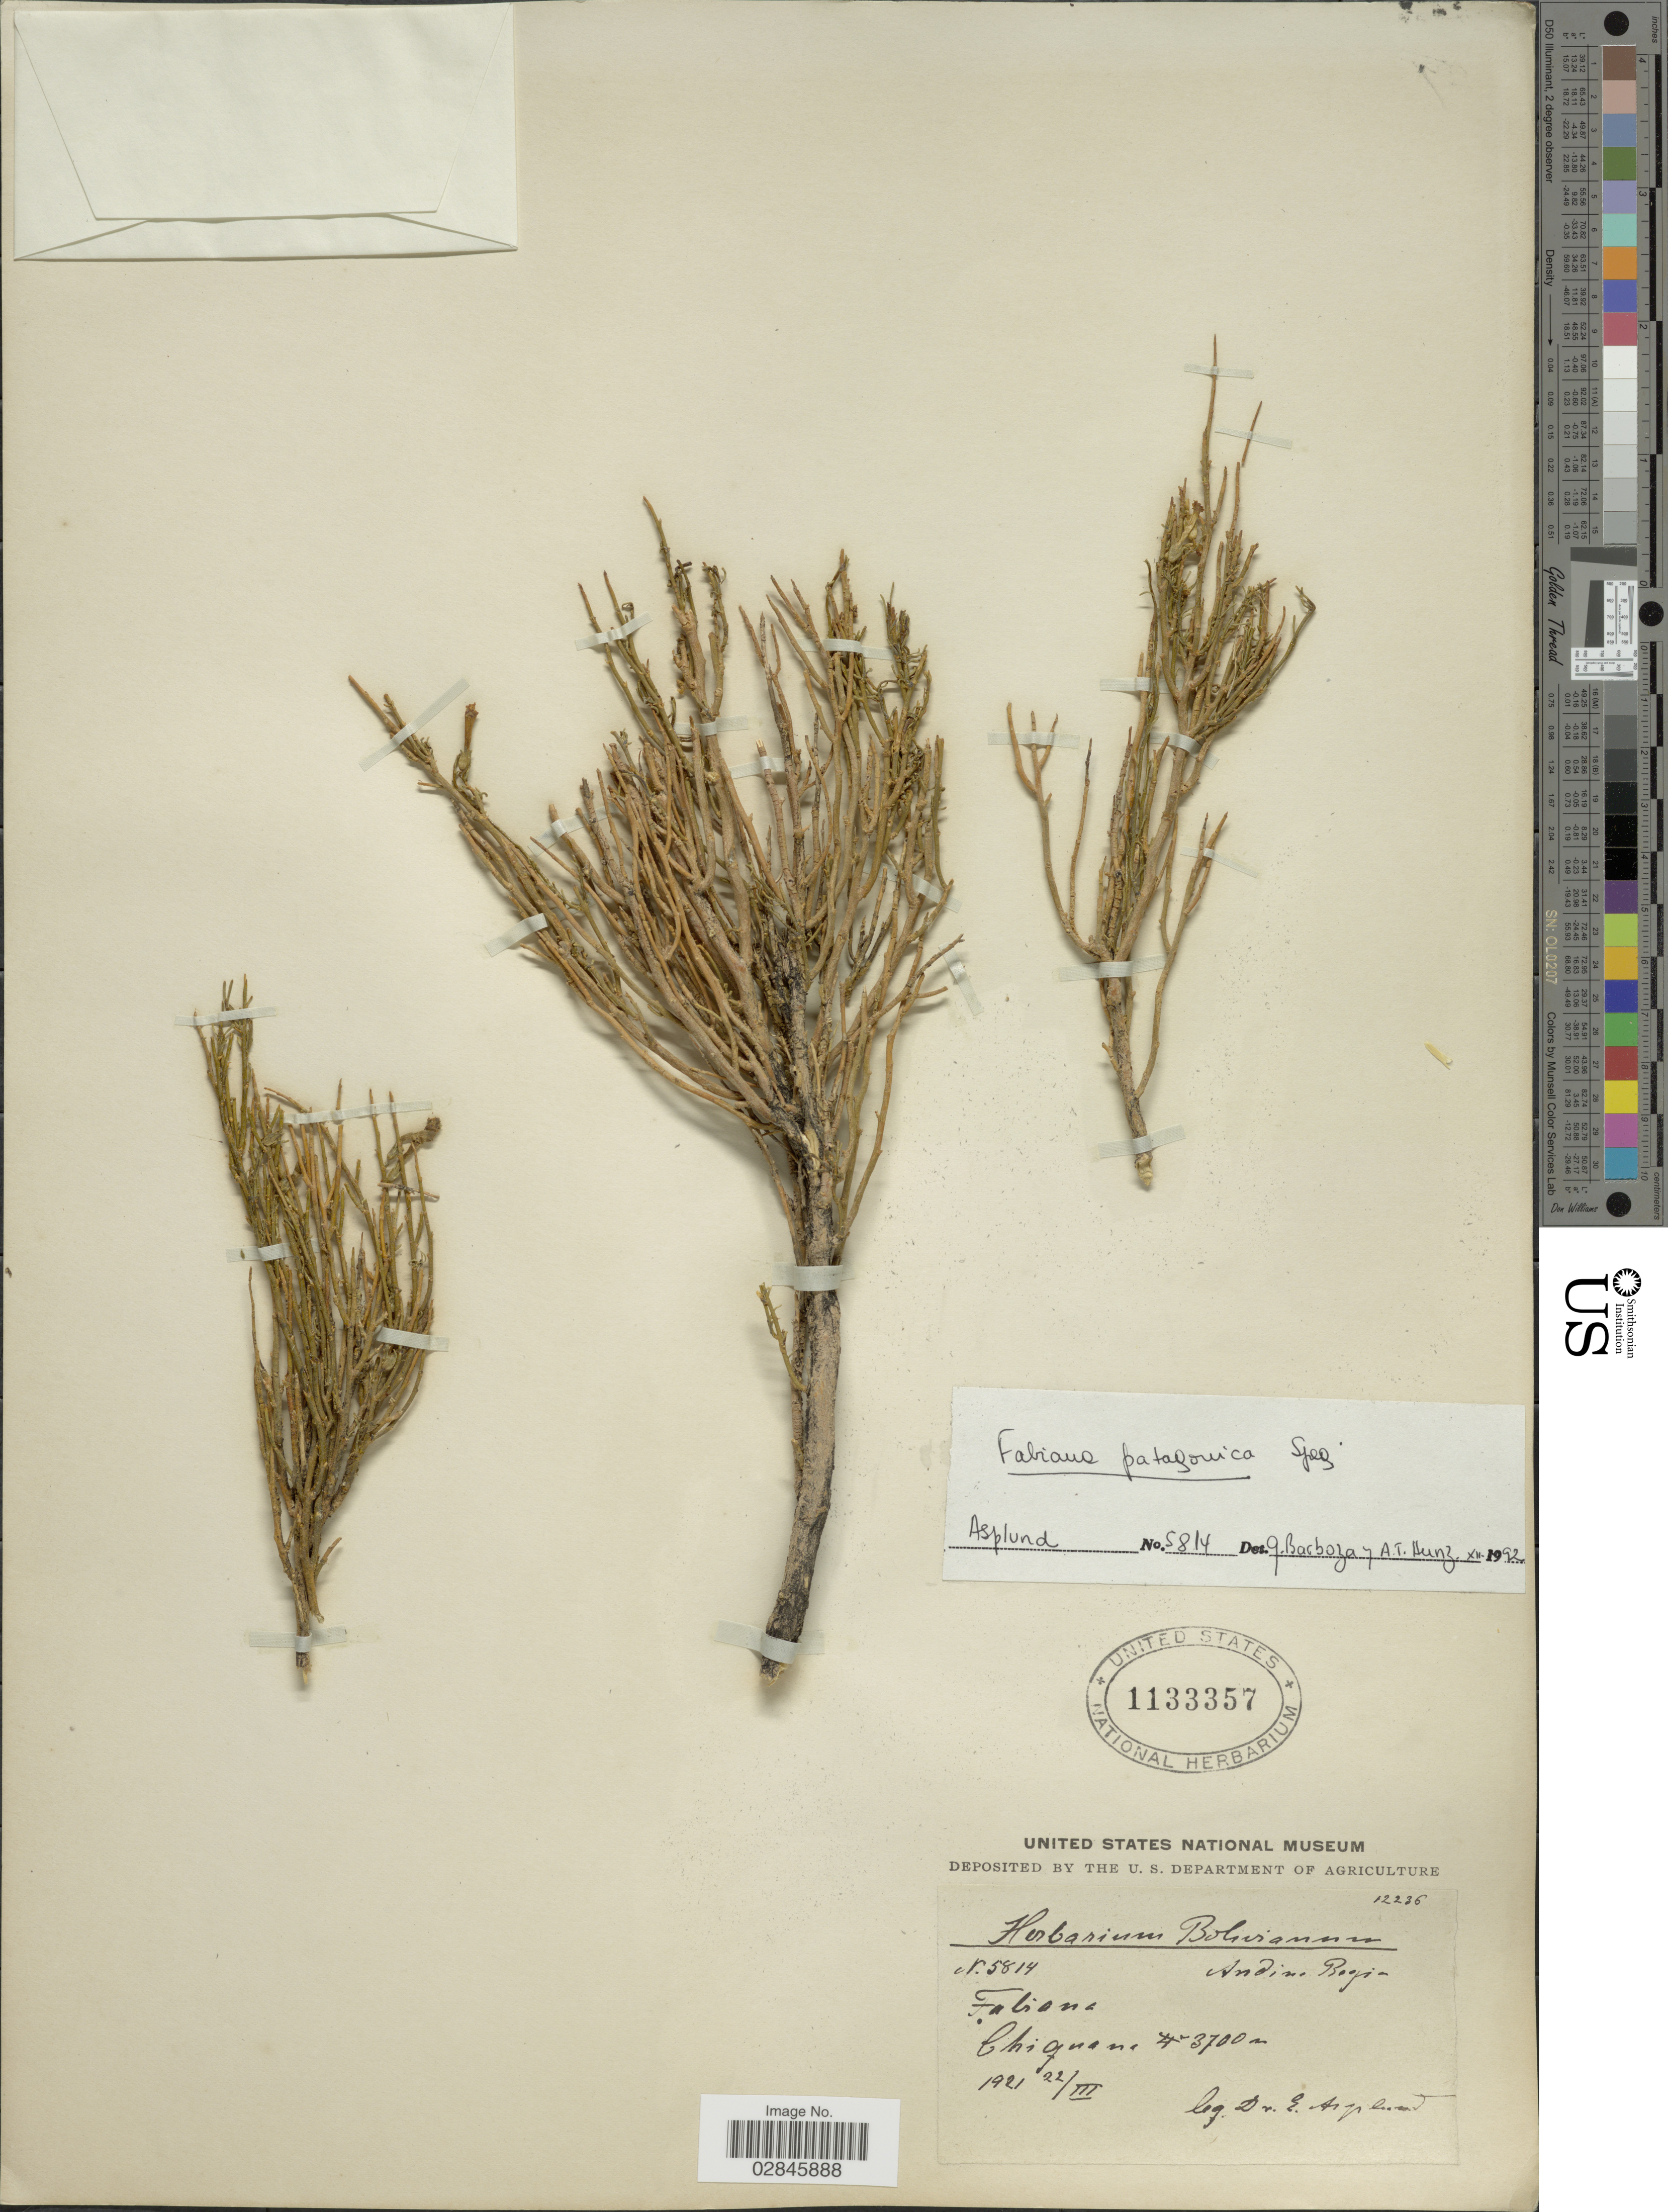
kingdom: Plantae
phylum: Tracheophyta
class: Magnoliopsida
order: Solanales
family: Solanaceae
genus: Fabiana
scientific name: Fabiana patagonica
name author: Speg.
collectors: E. Asplund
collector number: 5814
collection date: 1921-03-22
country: Bolivia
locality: Andine Region, Chiguana.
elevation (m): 3700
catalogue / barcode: US 1133357